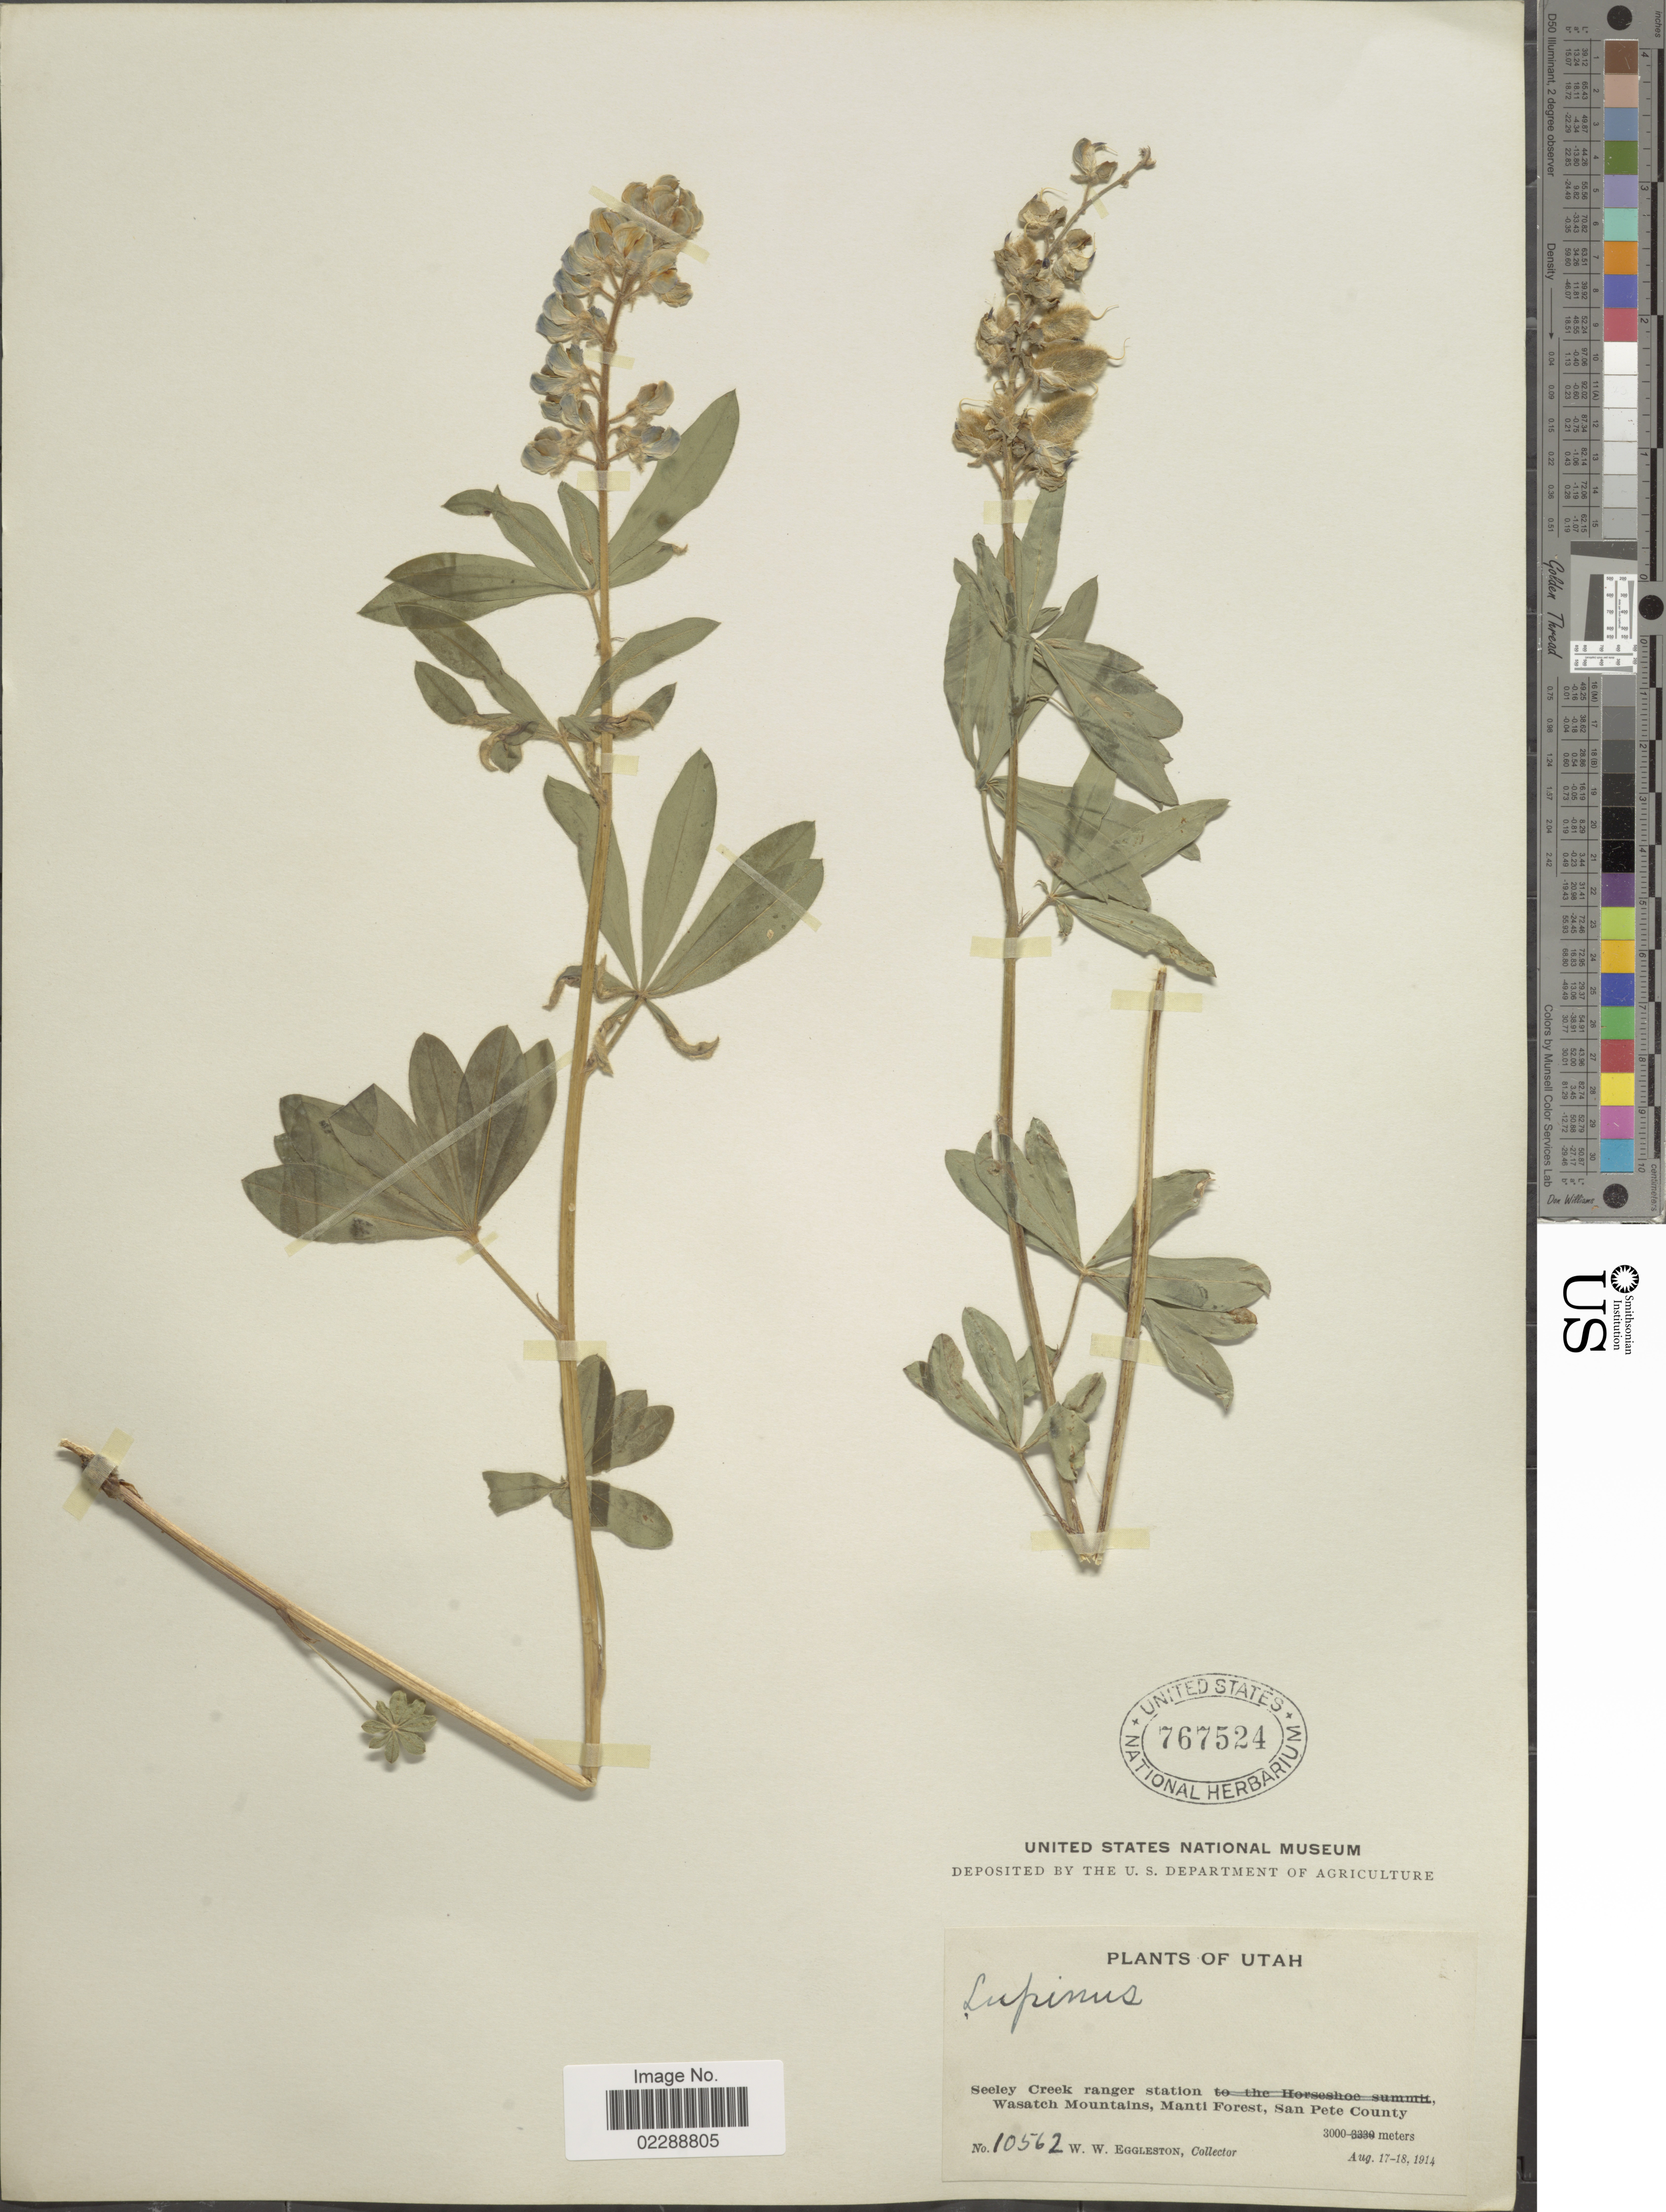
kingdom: Plantae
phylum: Tracheophyta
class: Magnoliopsida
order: Fabales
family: Fabaceae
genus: Lupinus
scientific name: Lupinus sp.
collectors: W. W. Eggleston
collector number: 10562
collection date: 1914-08-17/1914-08-18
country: United States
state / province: Utah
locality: Seeley Creek ranger station, Wasatch Mountains, Manti Forest, San Pete County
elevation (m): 3000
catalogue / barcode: US 767524